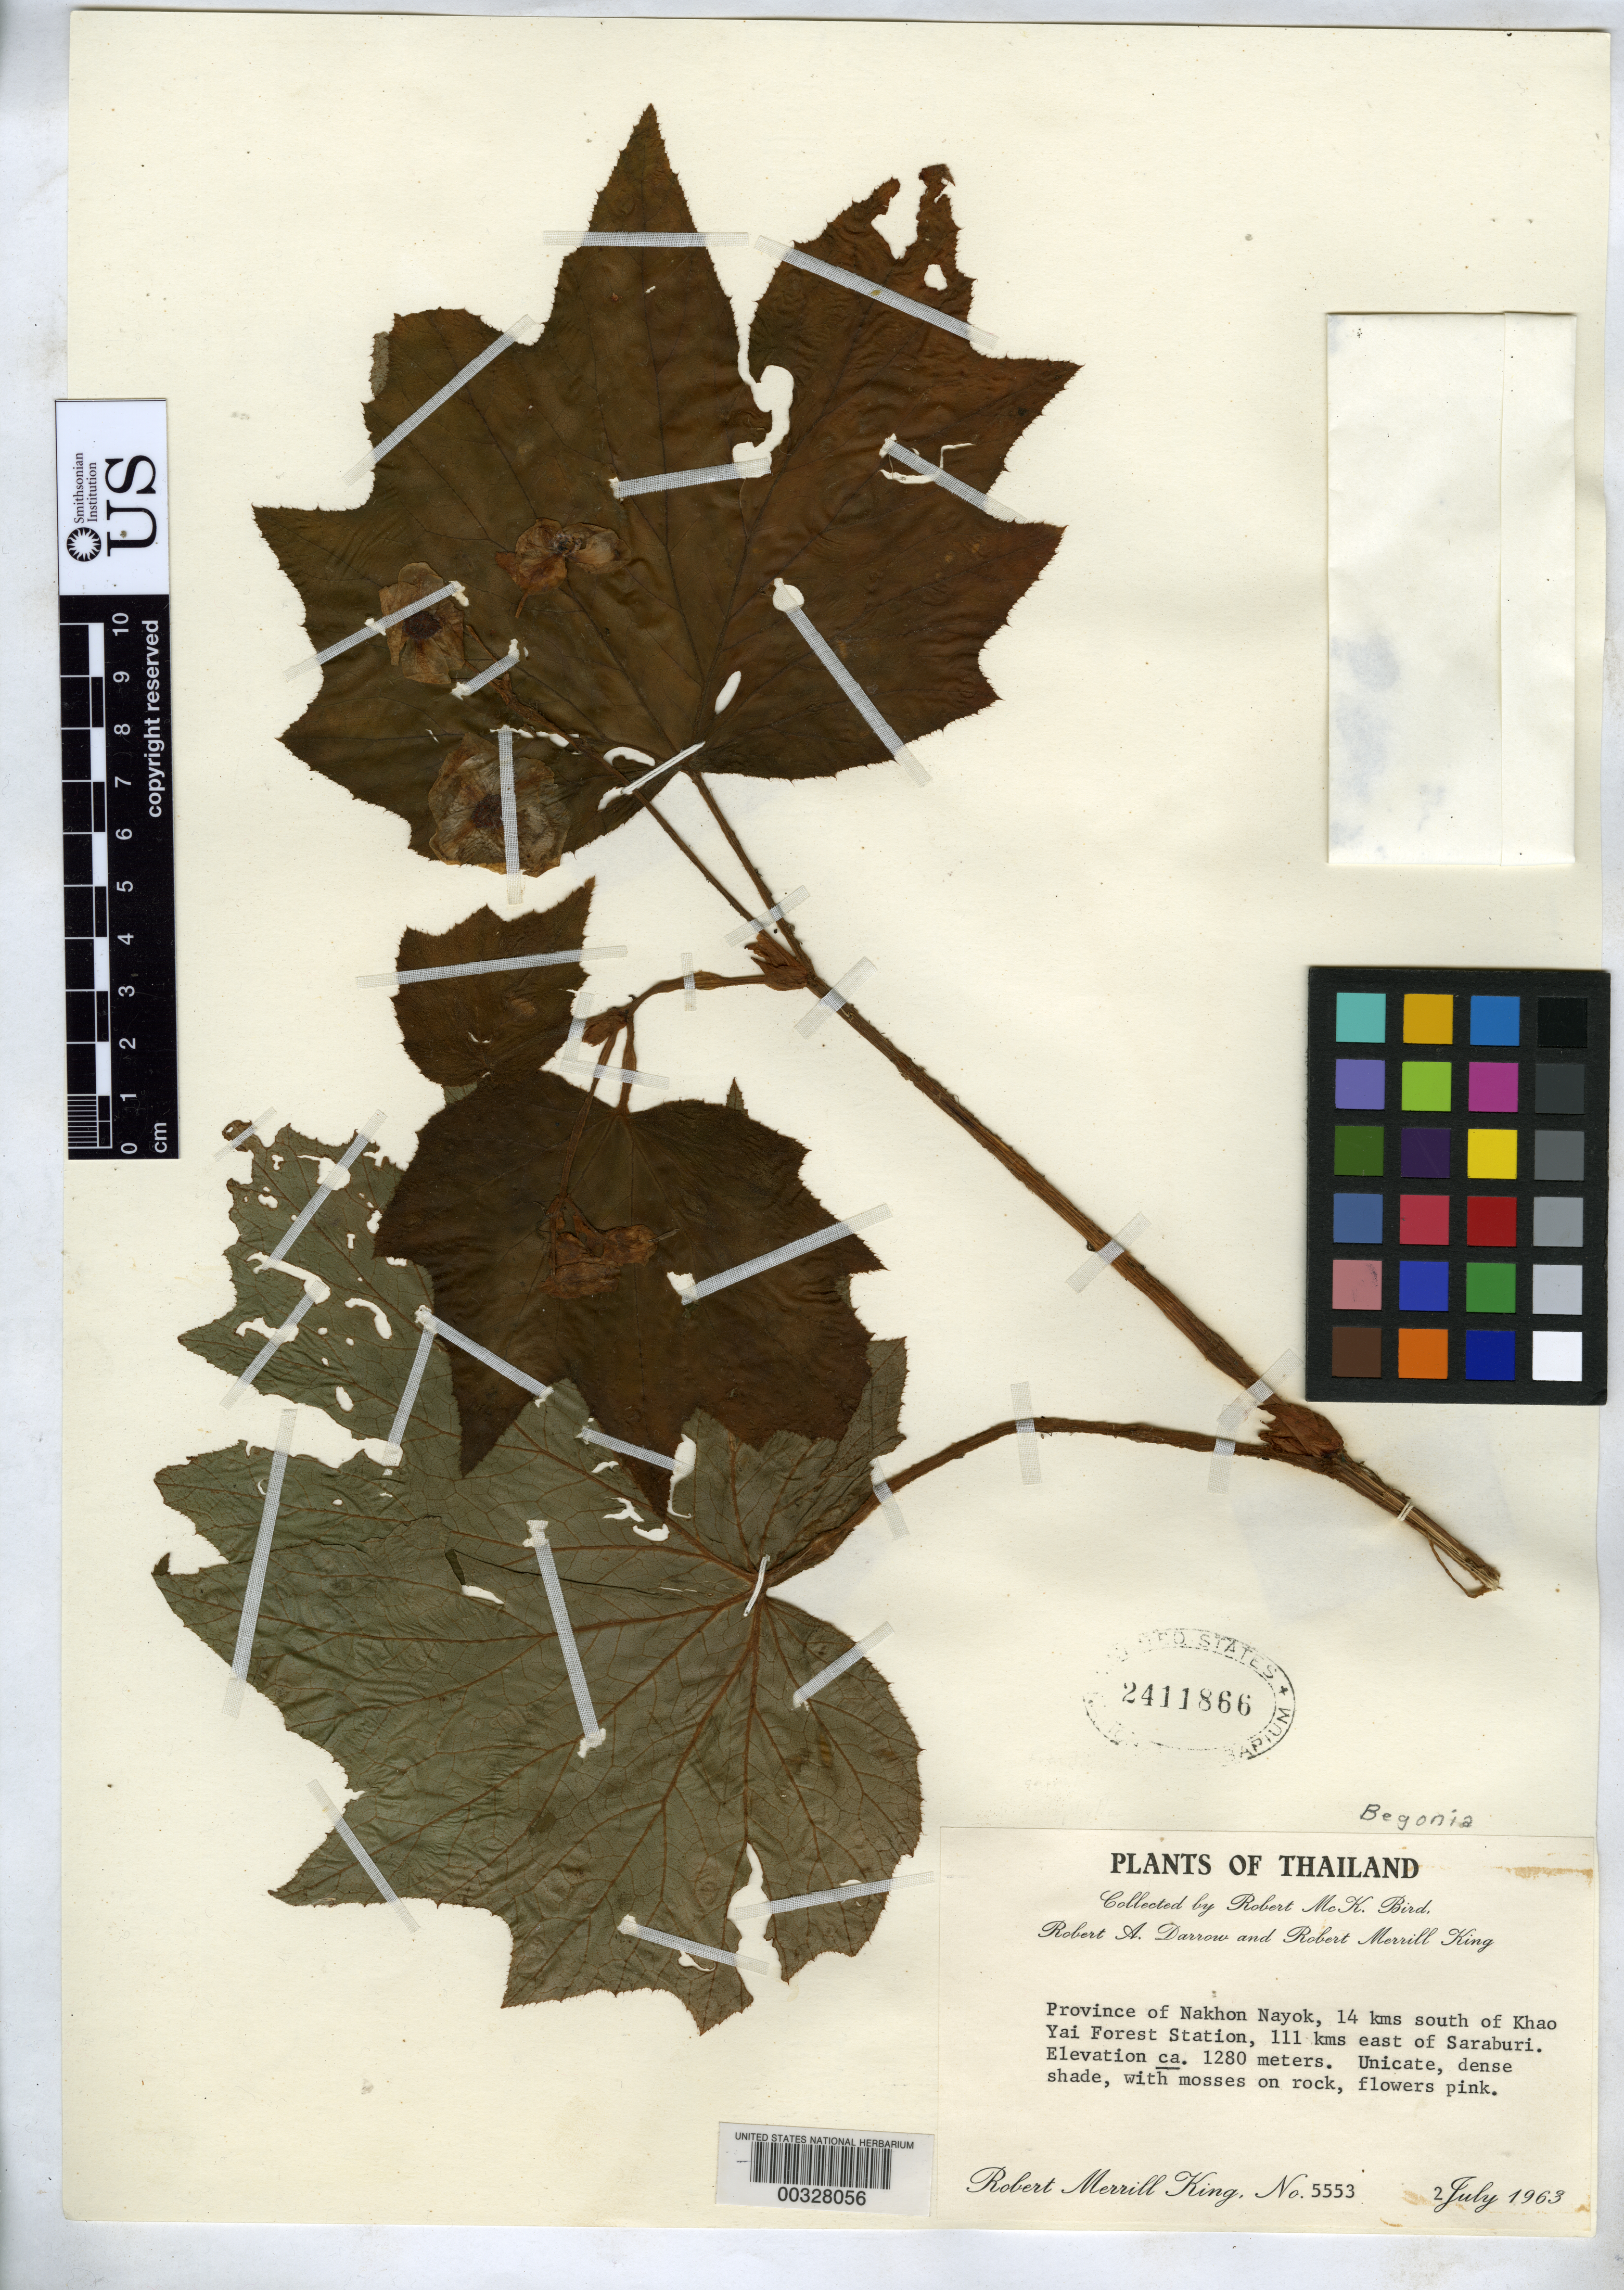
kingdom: Plantae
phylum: Tracheophyta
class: Magnoliopsida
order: Cucurbitales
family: Begoniaceae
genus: Begonia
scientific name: Begonia palmata var. bowringiana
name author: (Champ. ex Benth.) Gloging & C. Kang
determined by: Tian, Daike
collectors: R. M. King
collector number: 5553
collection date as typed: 02 Jul 1963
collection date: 1963-07-02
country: Thailand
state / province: Nakhon Nayok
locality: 14 km s of khao yai forest station, 111 km e of saraburi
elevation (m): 1280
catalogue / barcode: US 2411866